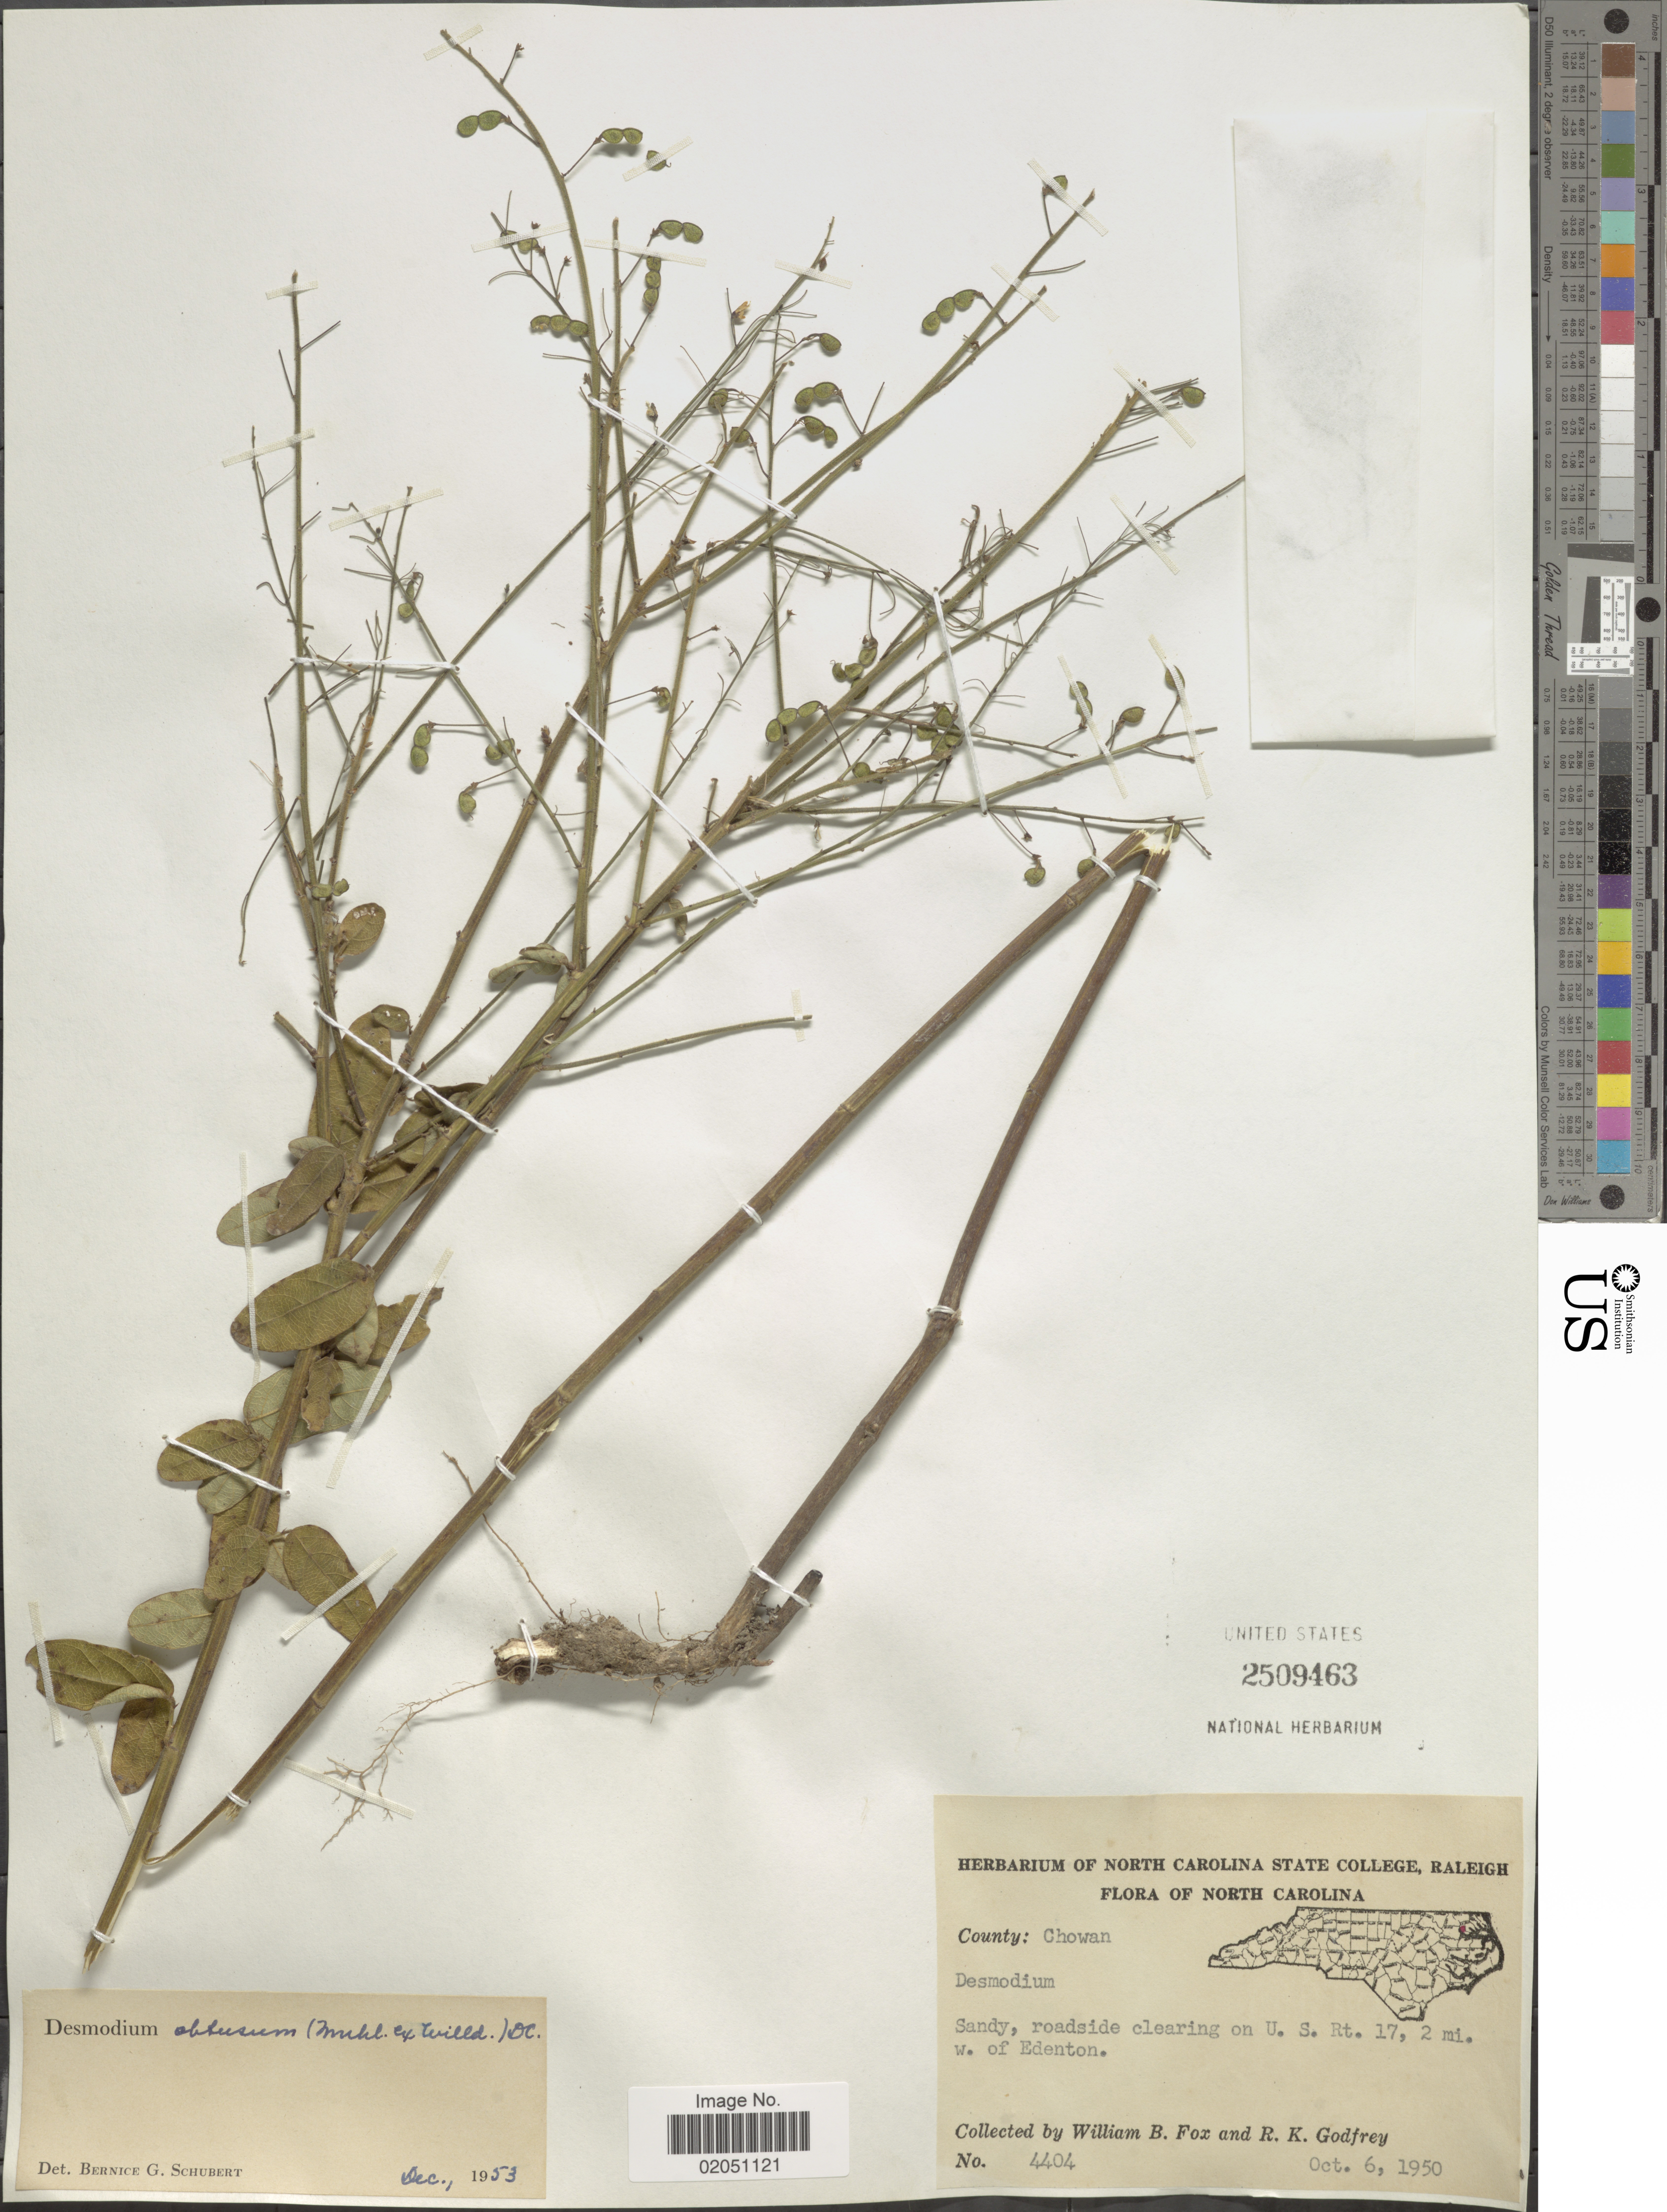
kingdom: Plantae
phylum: Tracheophyta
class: Magnoliopsida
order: Fabales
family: Fabaceae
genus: Desmodium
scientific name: Desmodium obtusum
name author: (Muhl. ex Willd.) DC.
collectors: W. B. Fox & R. K. Godfrey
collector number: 4404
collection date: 1950-10-06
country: United States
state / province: North Carolina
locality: County: Chowan, Sandy, roadside clearing on U.S. Rt. 17, 2 mi w of Edenton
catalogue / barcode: US 2509463